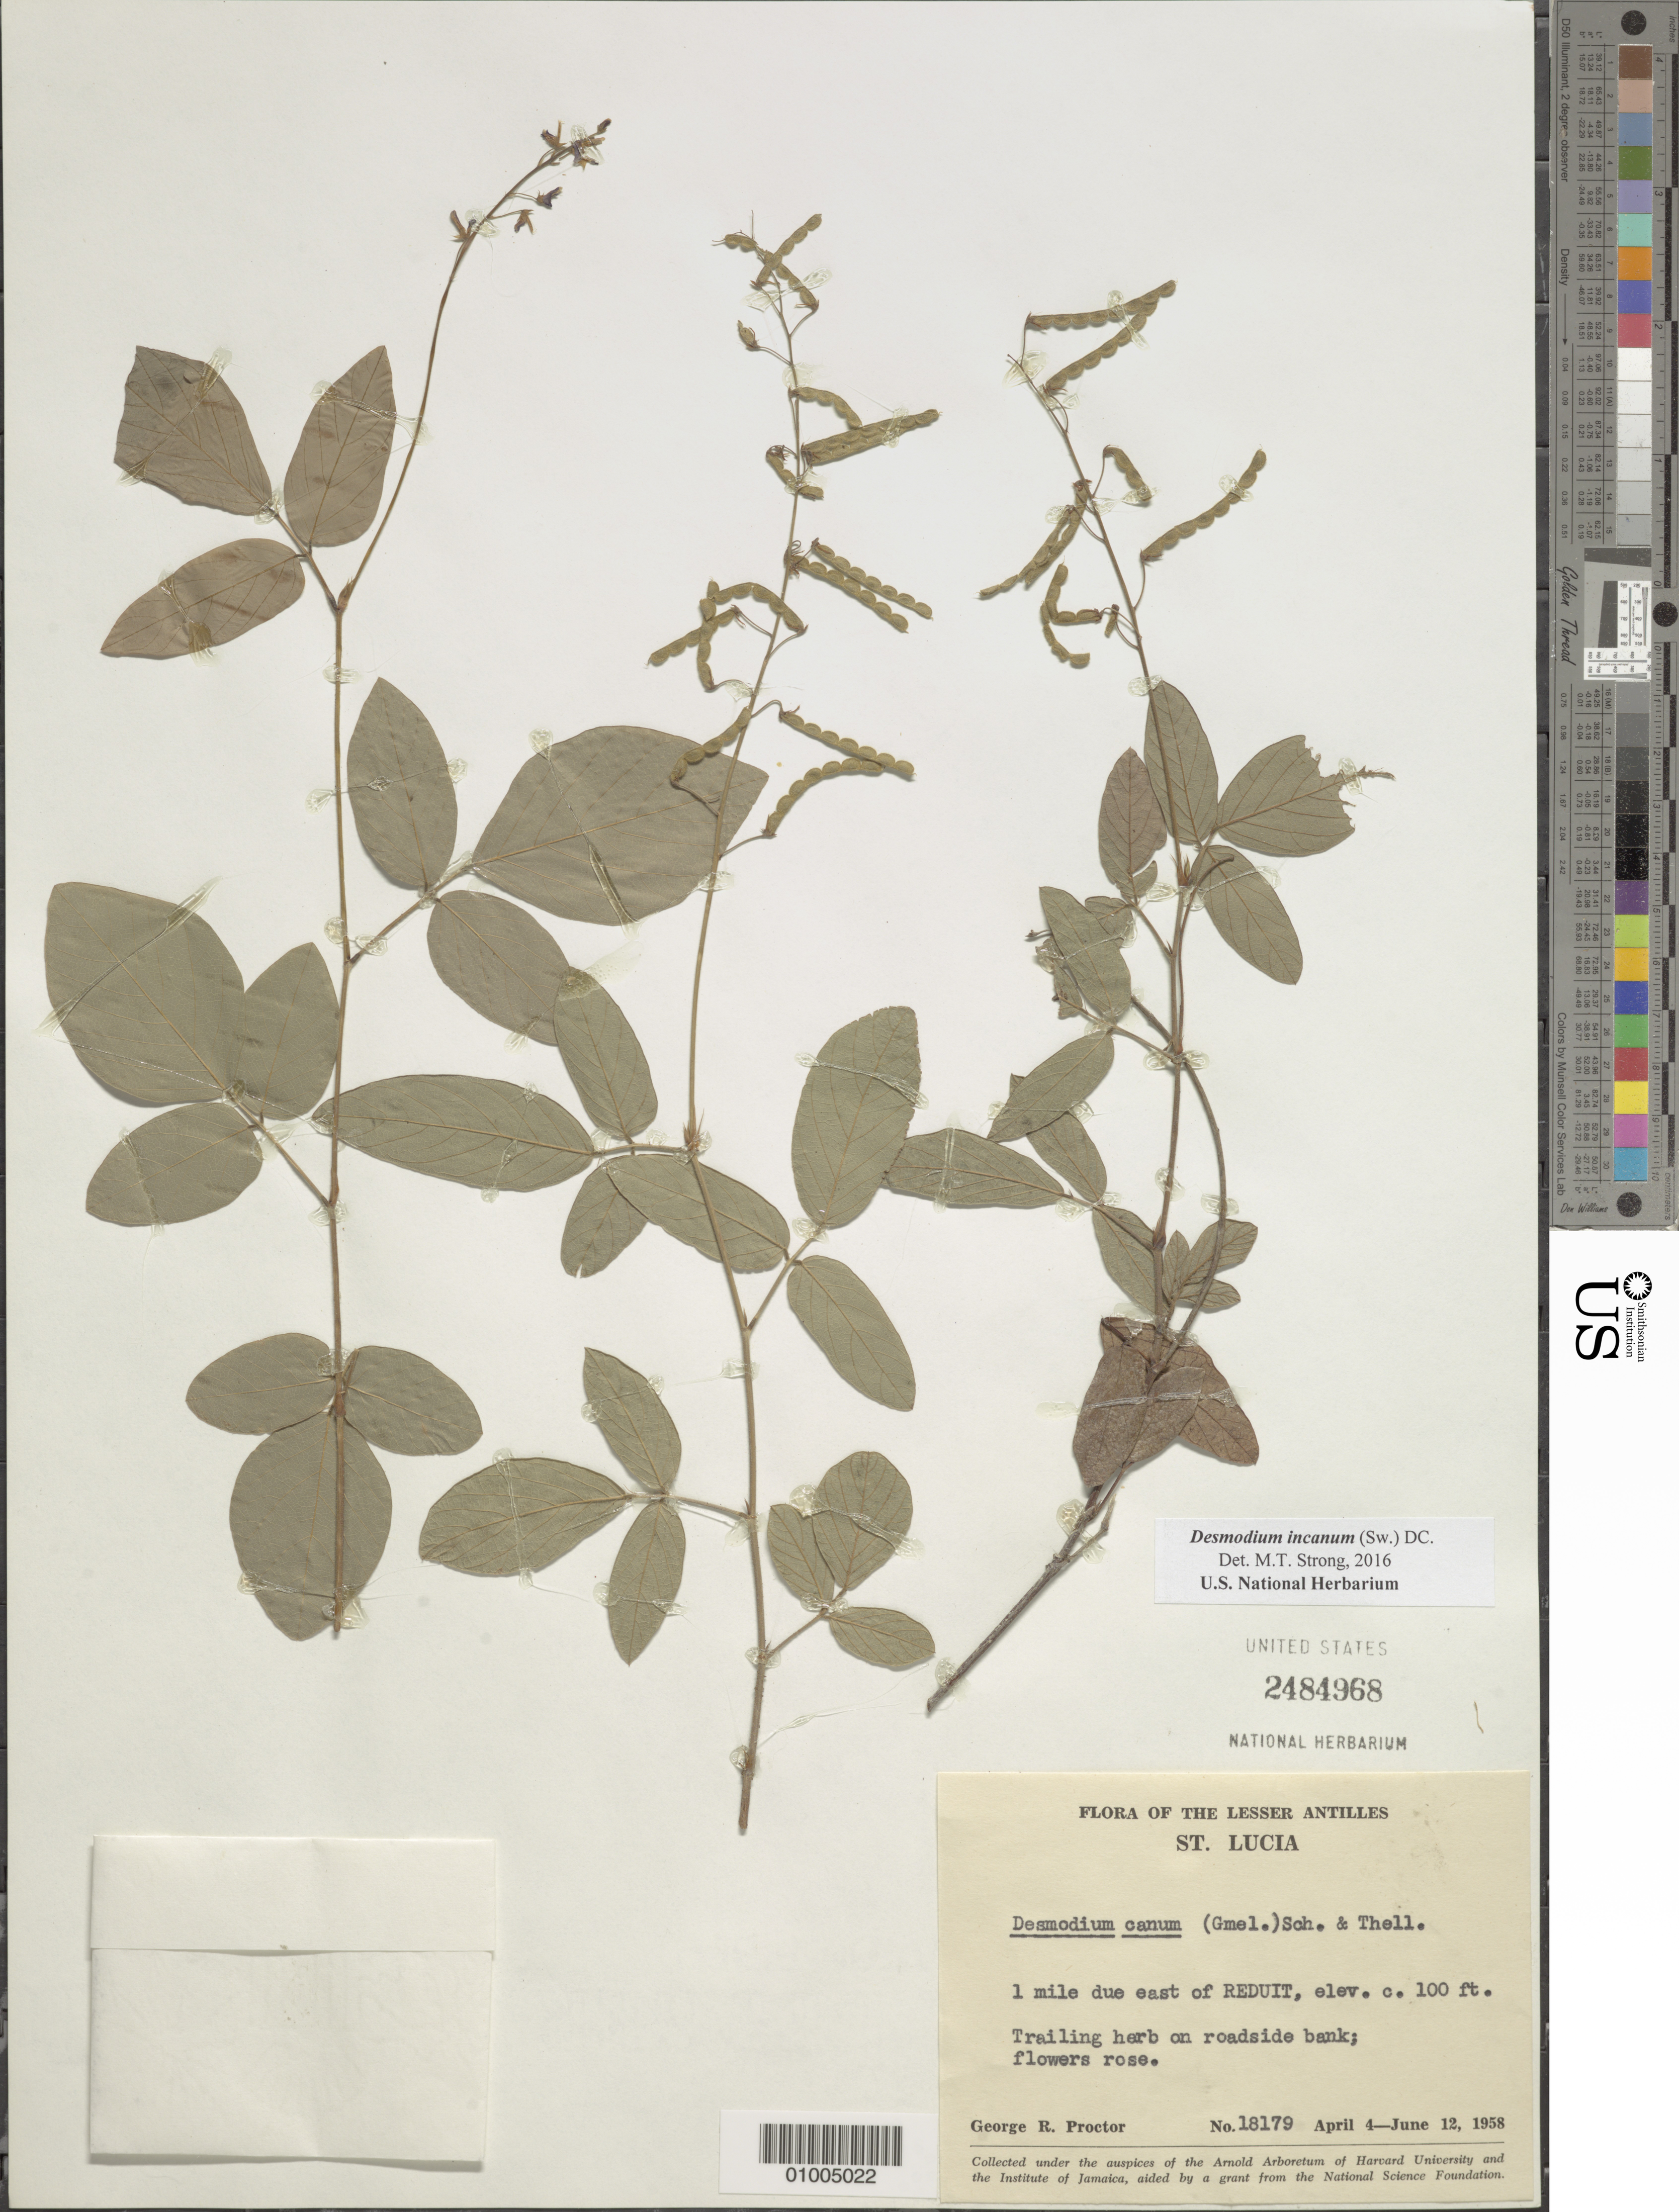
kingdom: Plantae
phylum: Tracheophyta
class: Magnoliopsida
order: Fabales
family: Fabaceae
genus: Desmodium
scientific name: Desmodium incanum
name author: (Sw.) DC.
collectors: G. R. Proctor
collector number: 18179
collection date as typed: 04 Apr 1958 to 12 Jun 1958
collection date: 1958-04-04/1958-06-12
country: St. Lucia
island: St. Lucia I.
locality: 1 mile due E of Reduit.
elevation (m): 30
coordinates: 0 N, 0 E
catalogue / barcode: US 2484968